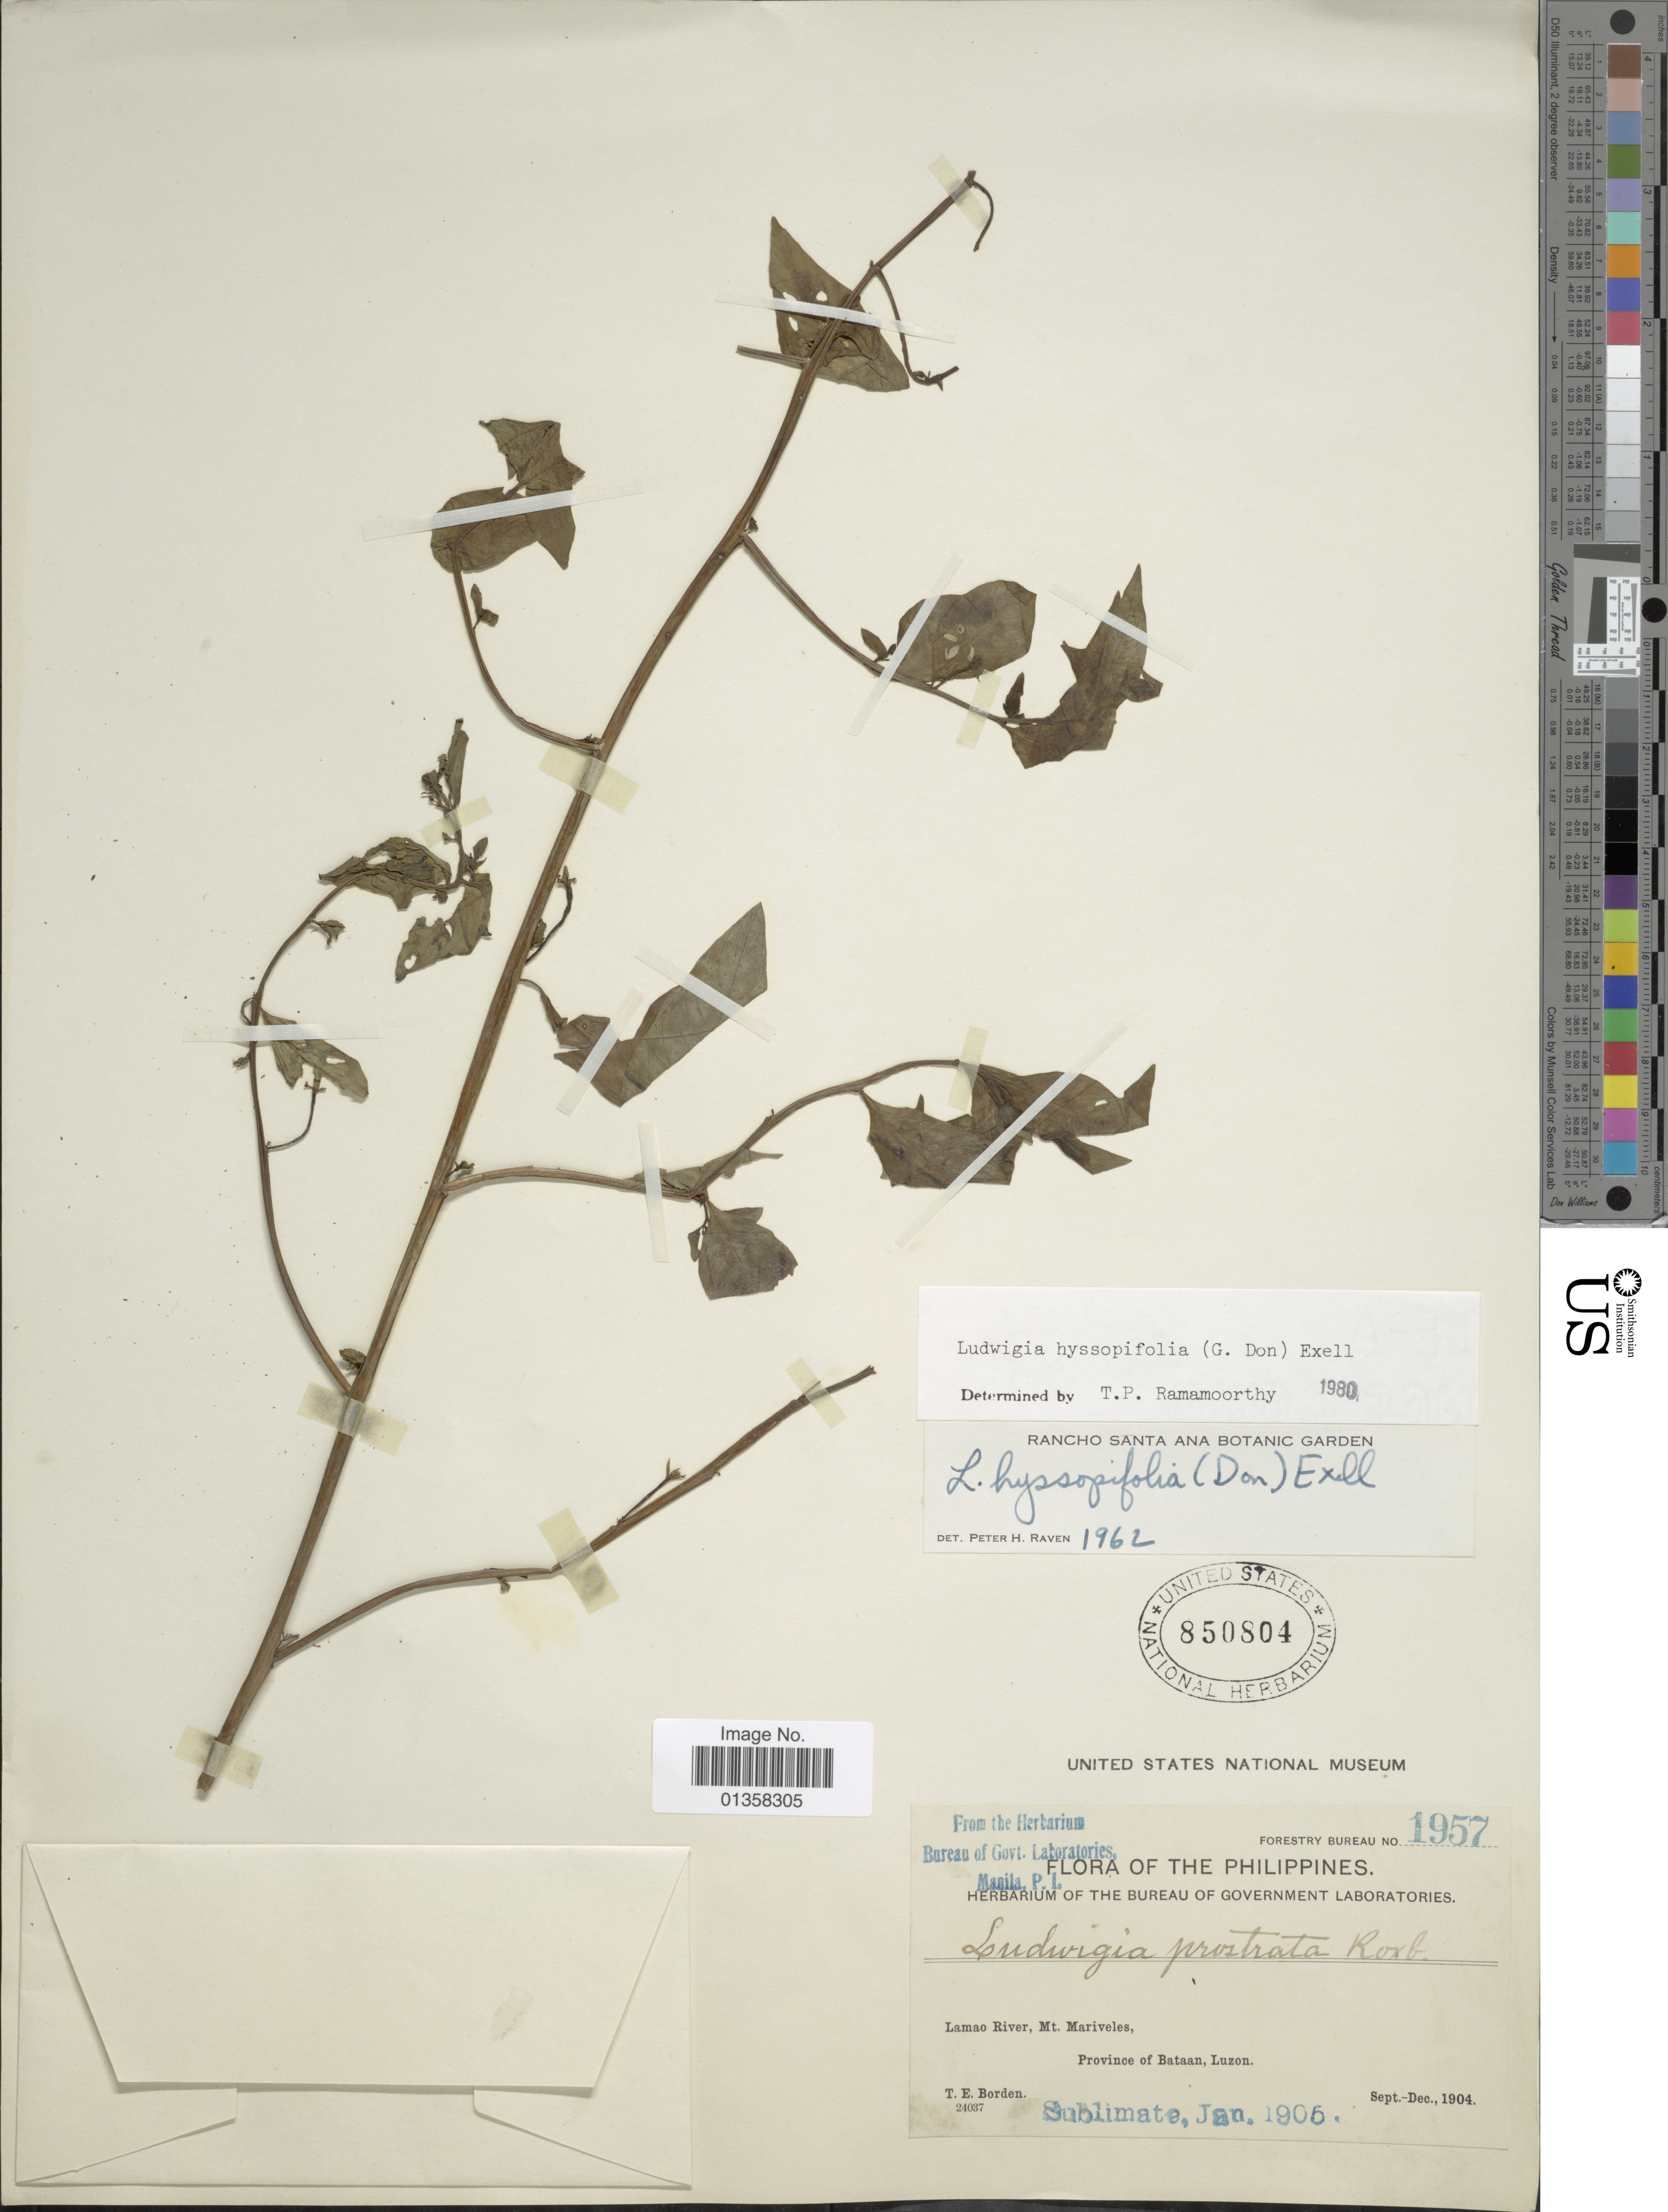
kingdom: Plantae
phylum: Tracheophyta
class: Magnoliopsida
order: Myrtales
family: Onagraceae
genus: Ludwigia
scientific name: Ludwigia hyssopifolia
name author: (G. Don) Exell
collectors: T. E. Borden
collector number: Forestry of Bureau 1957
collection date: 1904-09/1904-12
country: Philippines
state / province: Central Luzon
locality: Lamao River, Mt. Mariveles, Province of Bataan, Luzon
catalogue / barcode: US 850804